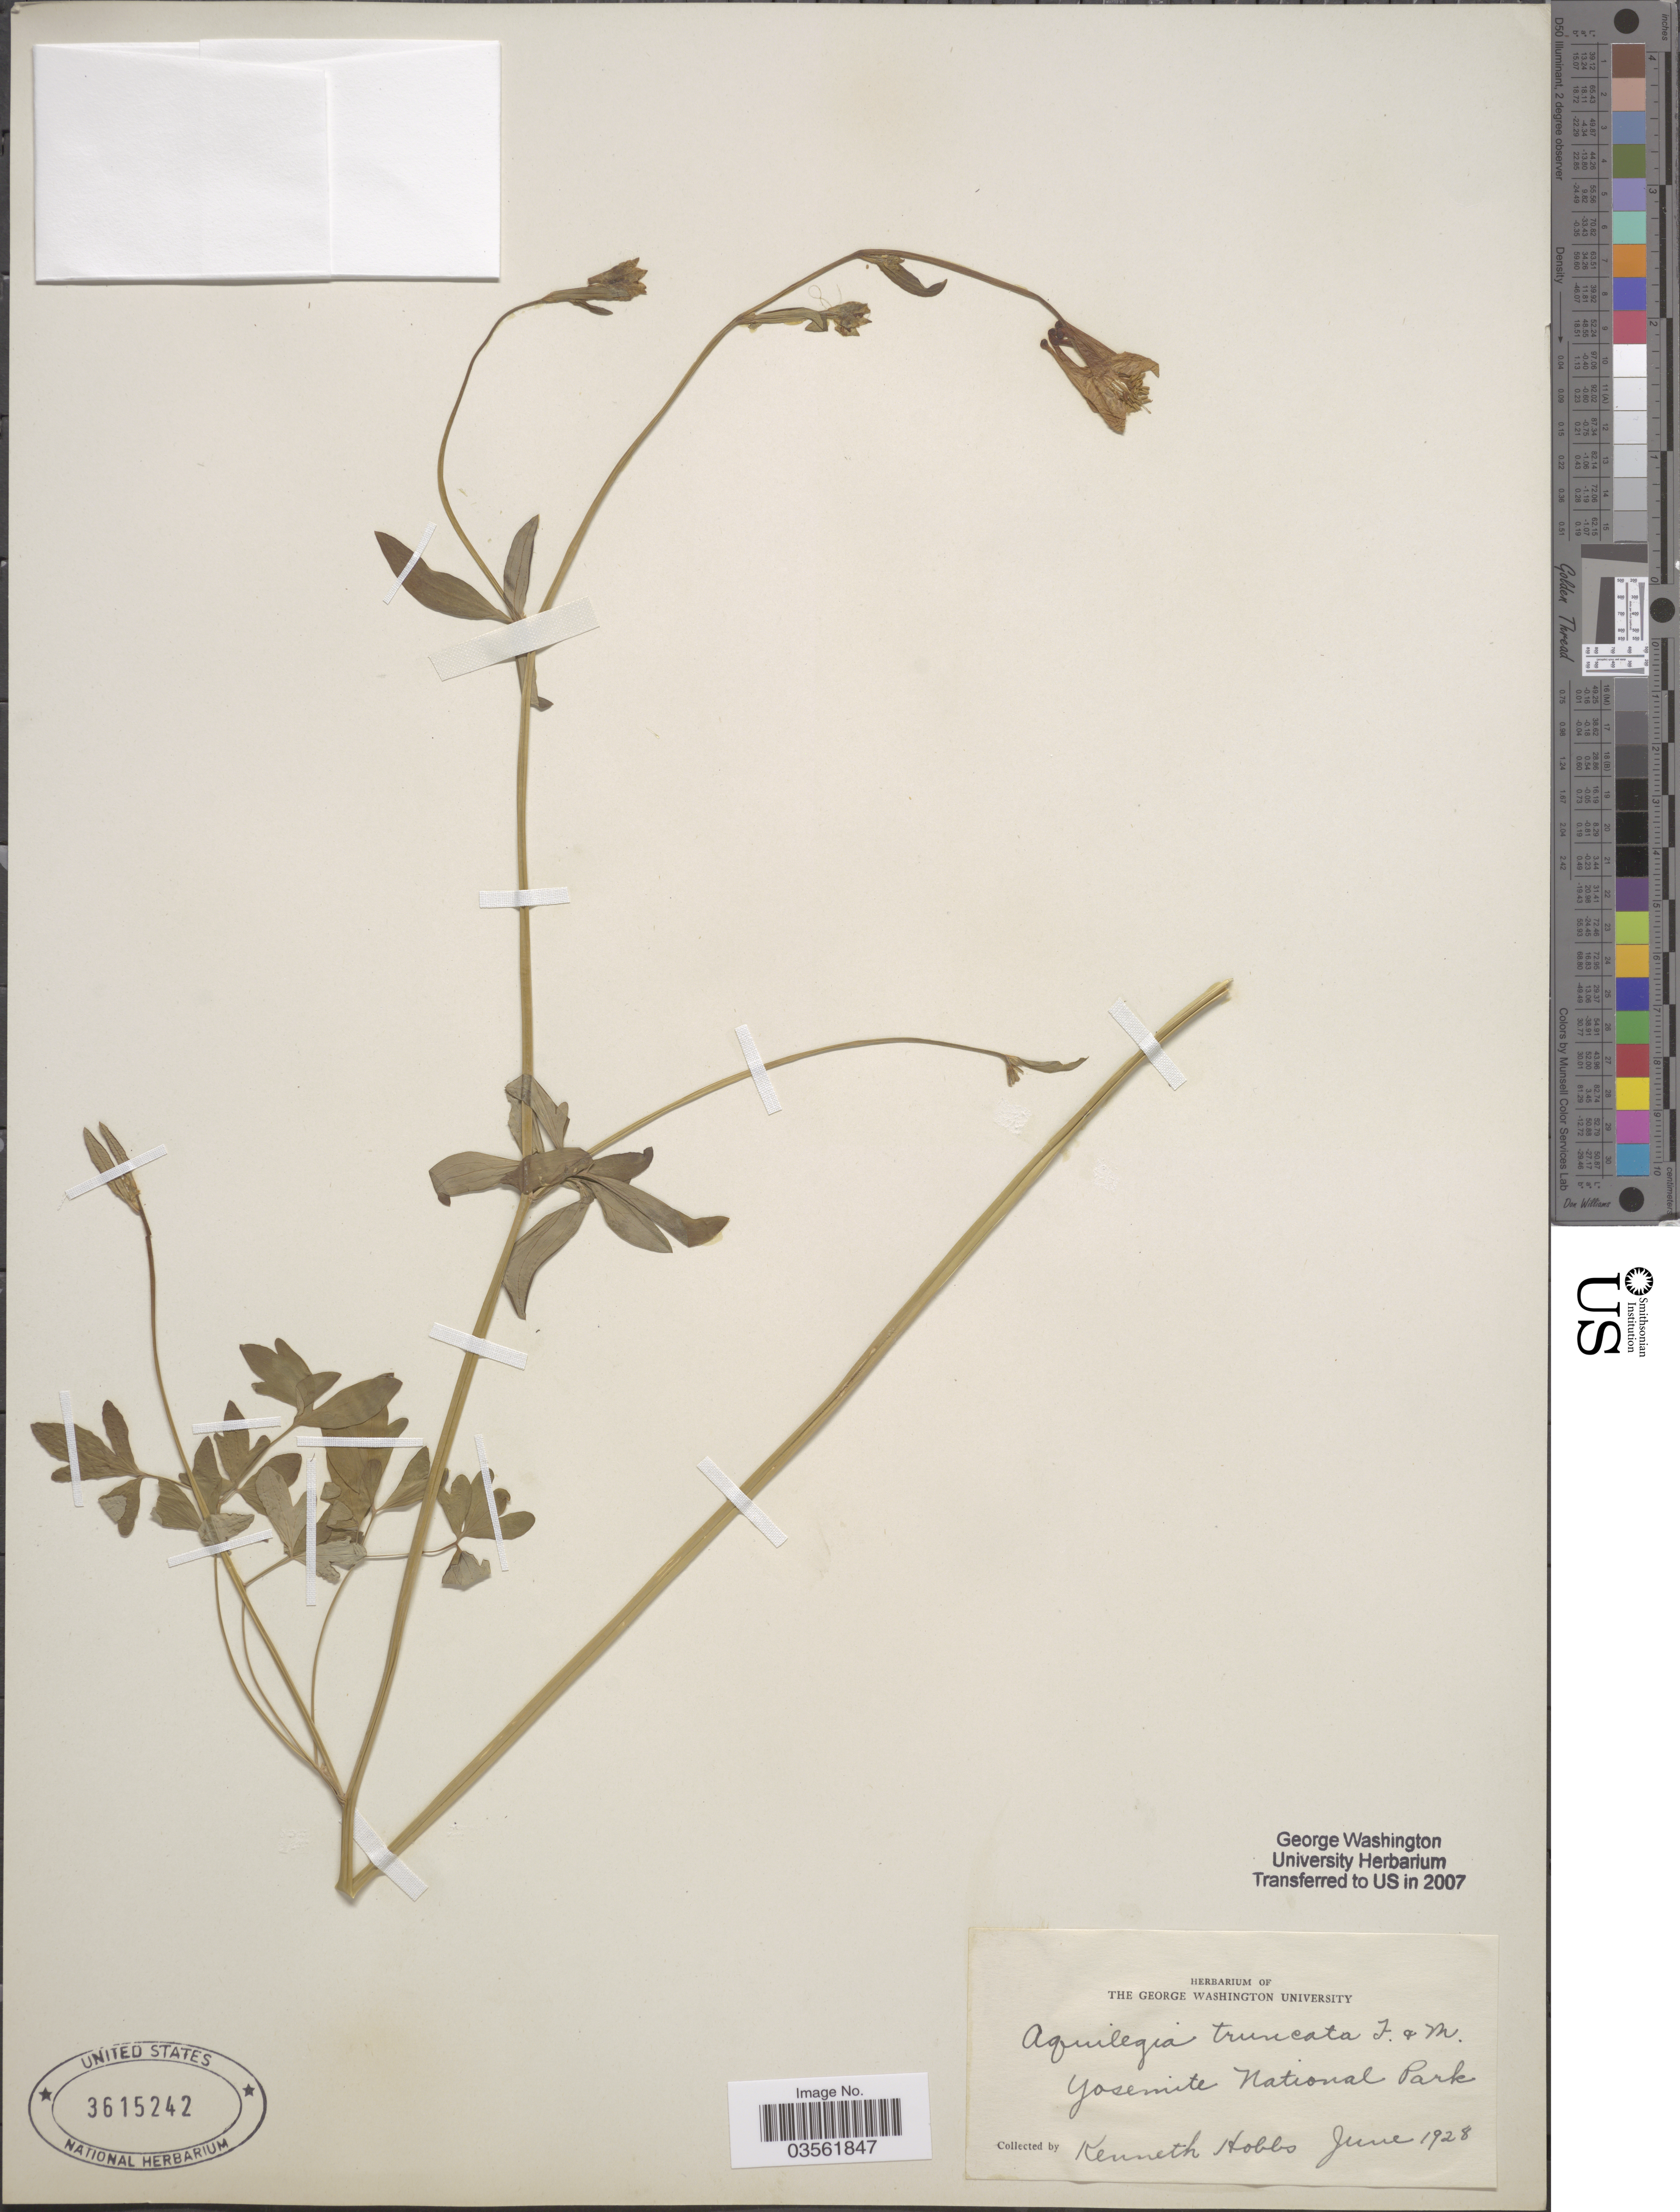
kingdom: Plantae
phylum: Tracheophyta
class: Magnoliopsida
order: Ranunculales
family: Ranunculaceae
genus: Aquilegia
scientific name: Aquilegia truncata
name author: Fisch. & C.A. Mey.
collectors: K. Hobbs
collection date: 1928-06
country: United States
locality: Yosemite National Park.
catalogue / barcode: US 3615242